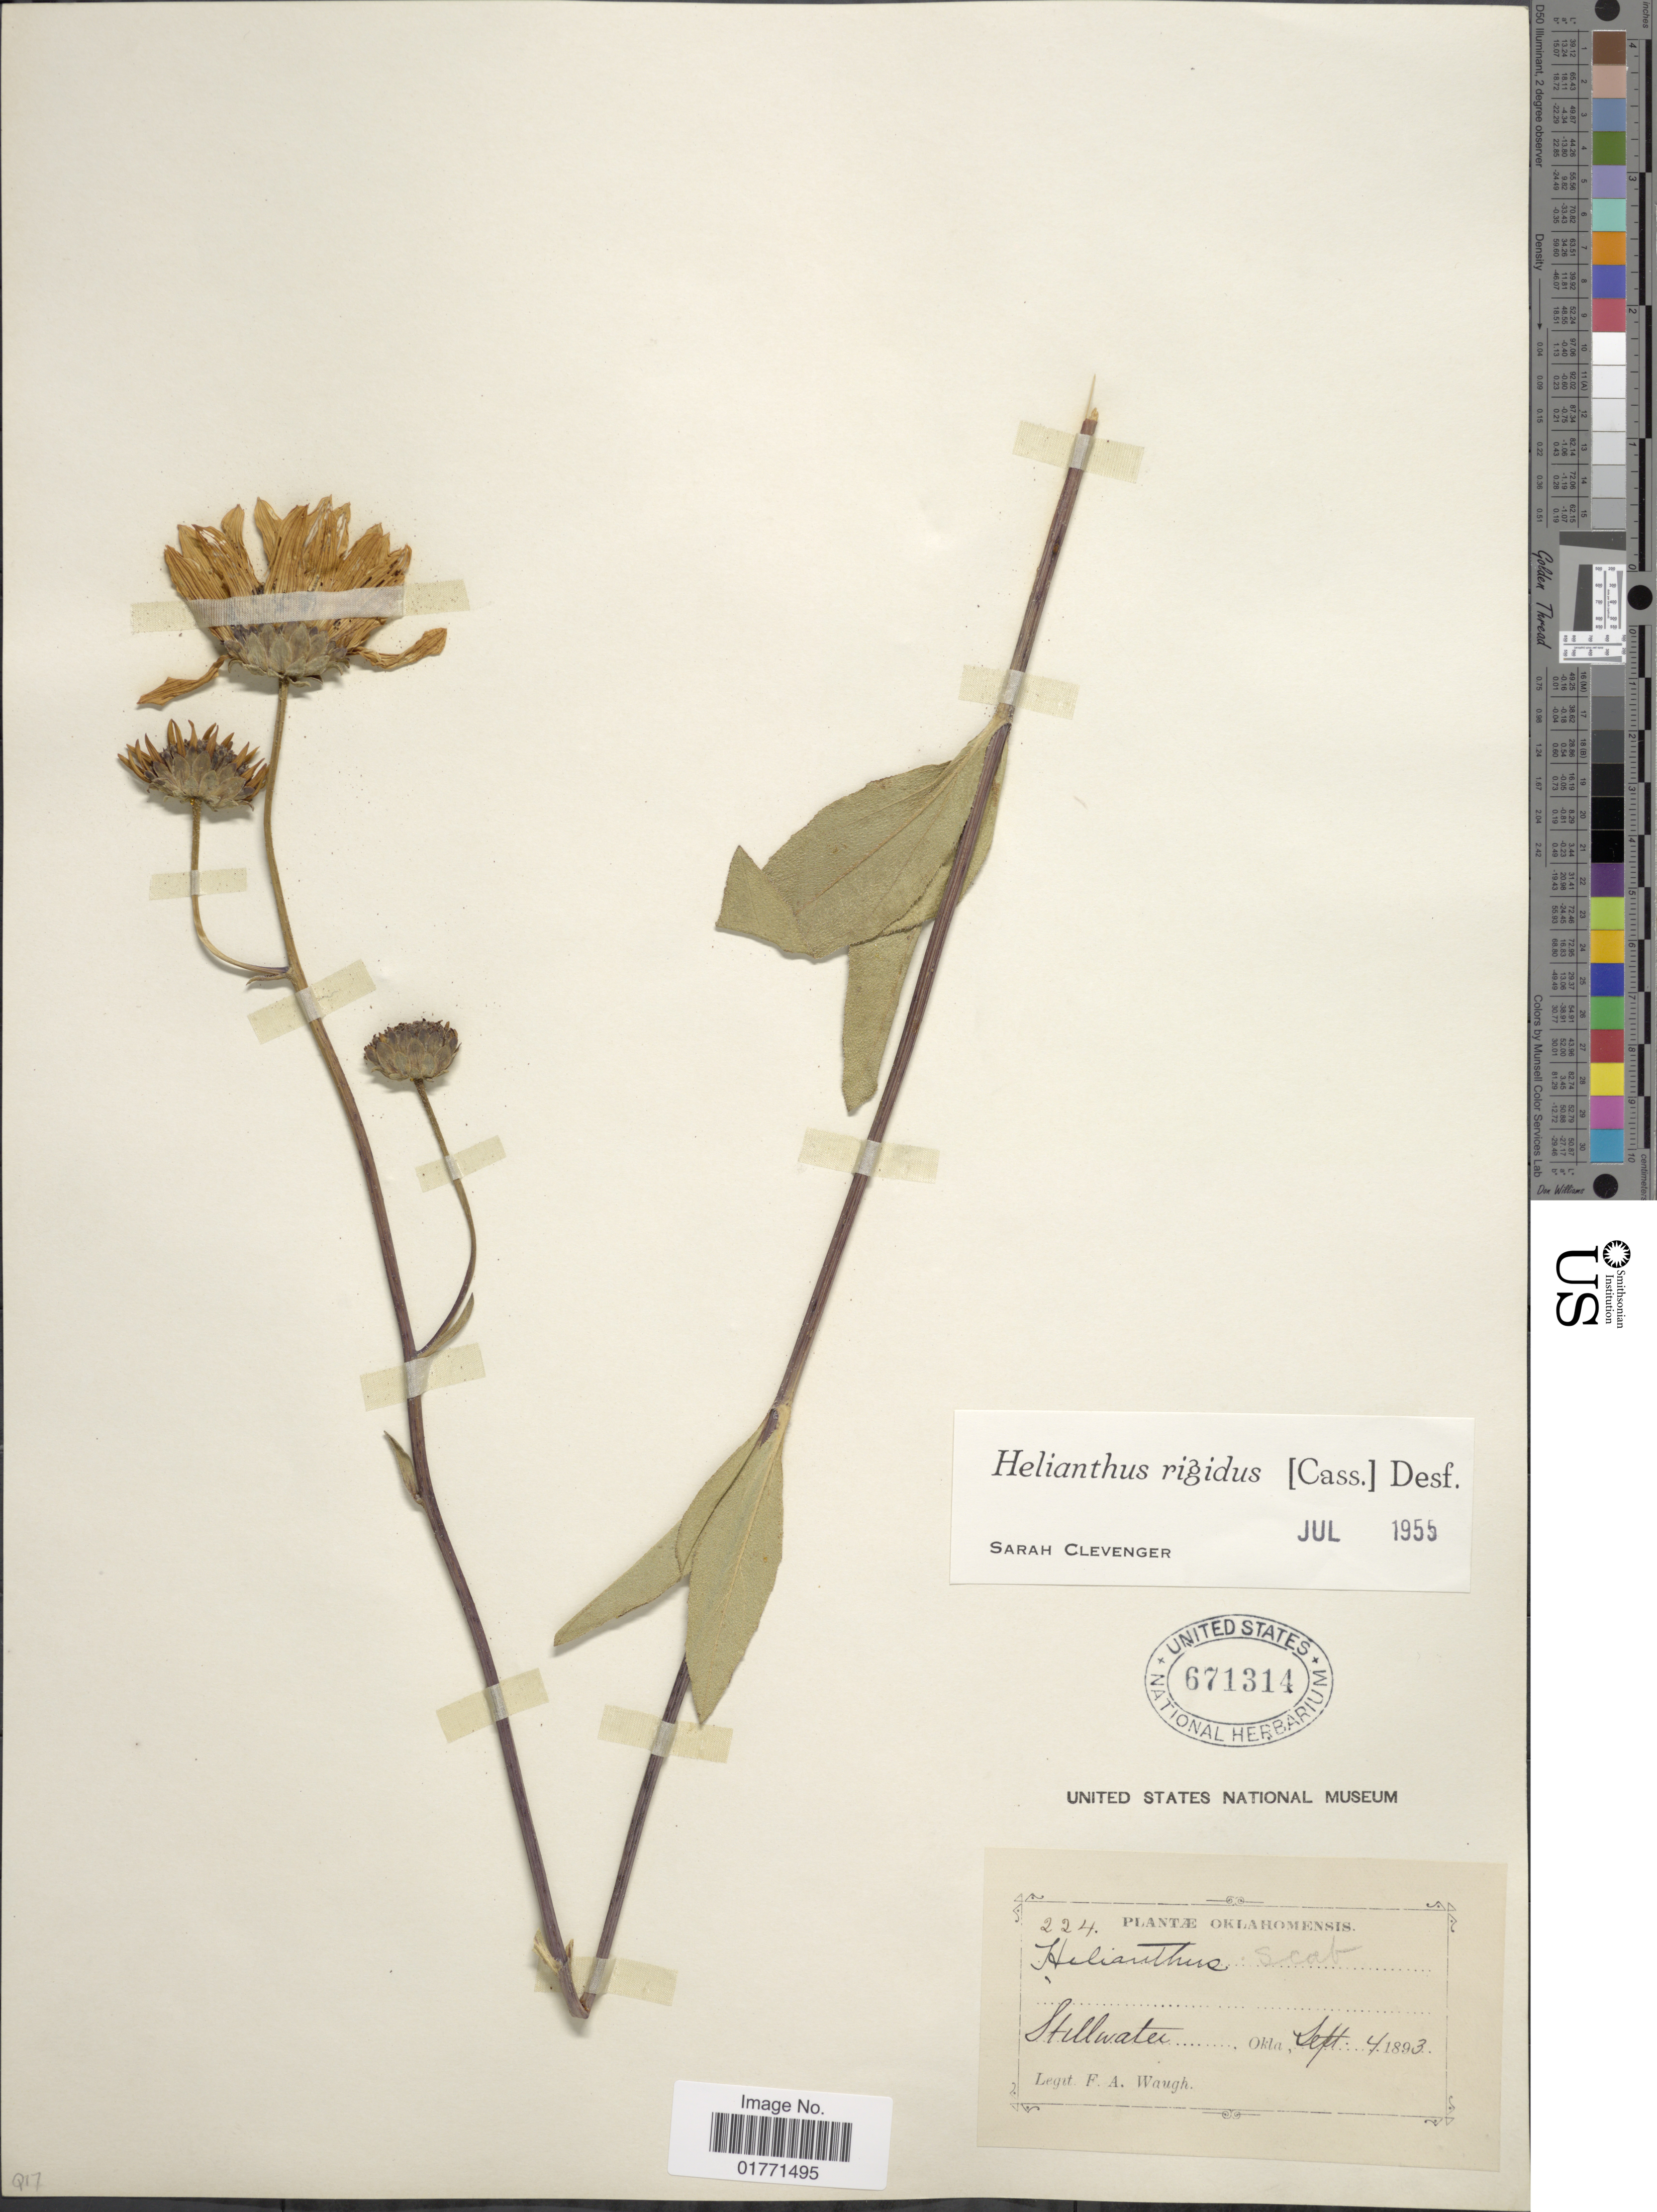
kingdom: Plantae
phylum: Tracheophyta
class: Magnoliopsida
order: Asterales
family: Asteraceae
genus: Helianthus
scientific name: Helianthus rigidus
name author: (Cass.) Desf.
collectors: F. Waugh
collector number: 224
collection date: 1893-09-04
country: United States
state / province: Oklahoma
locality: Stillwater.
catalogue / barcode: US 671314